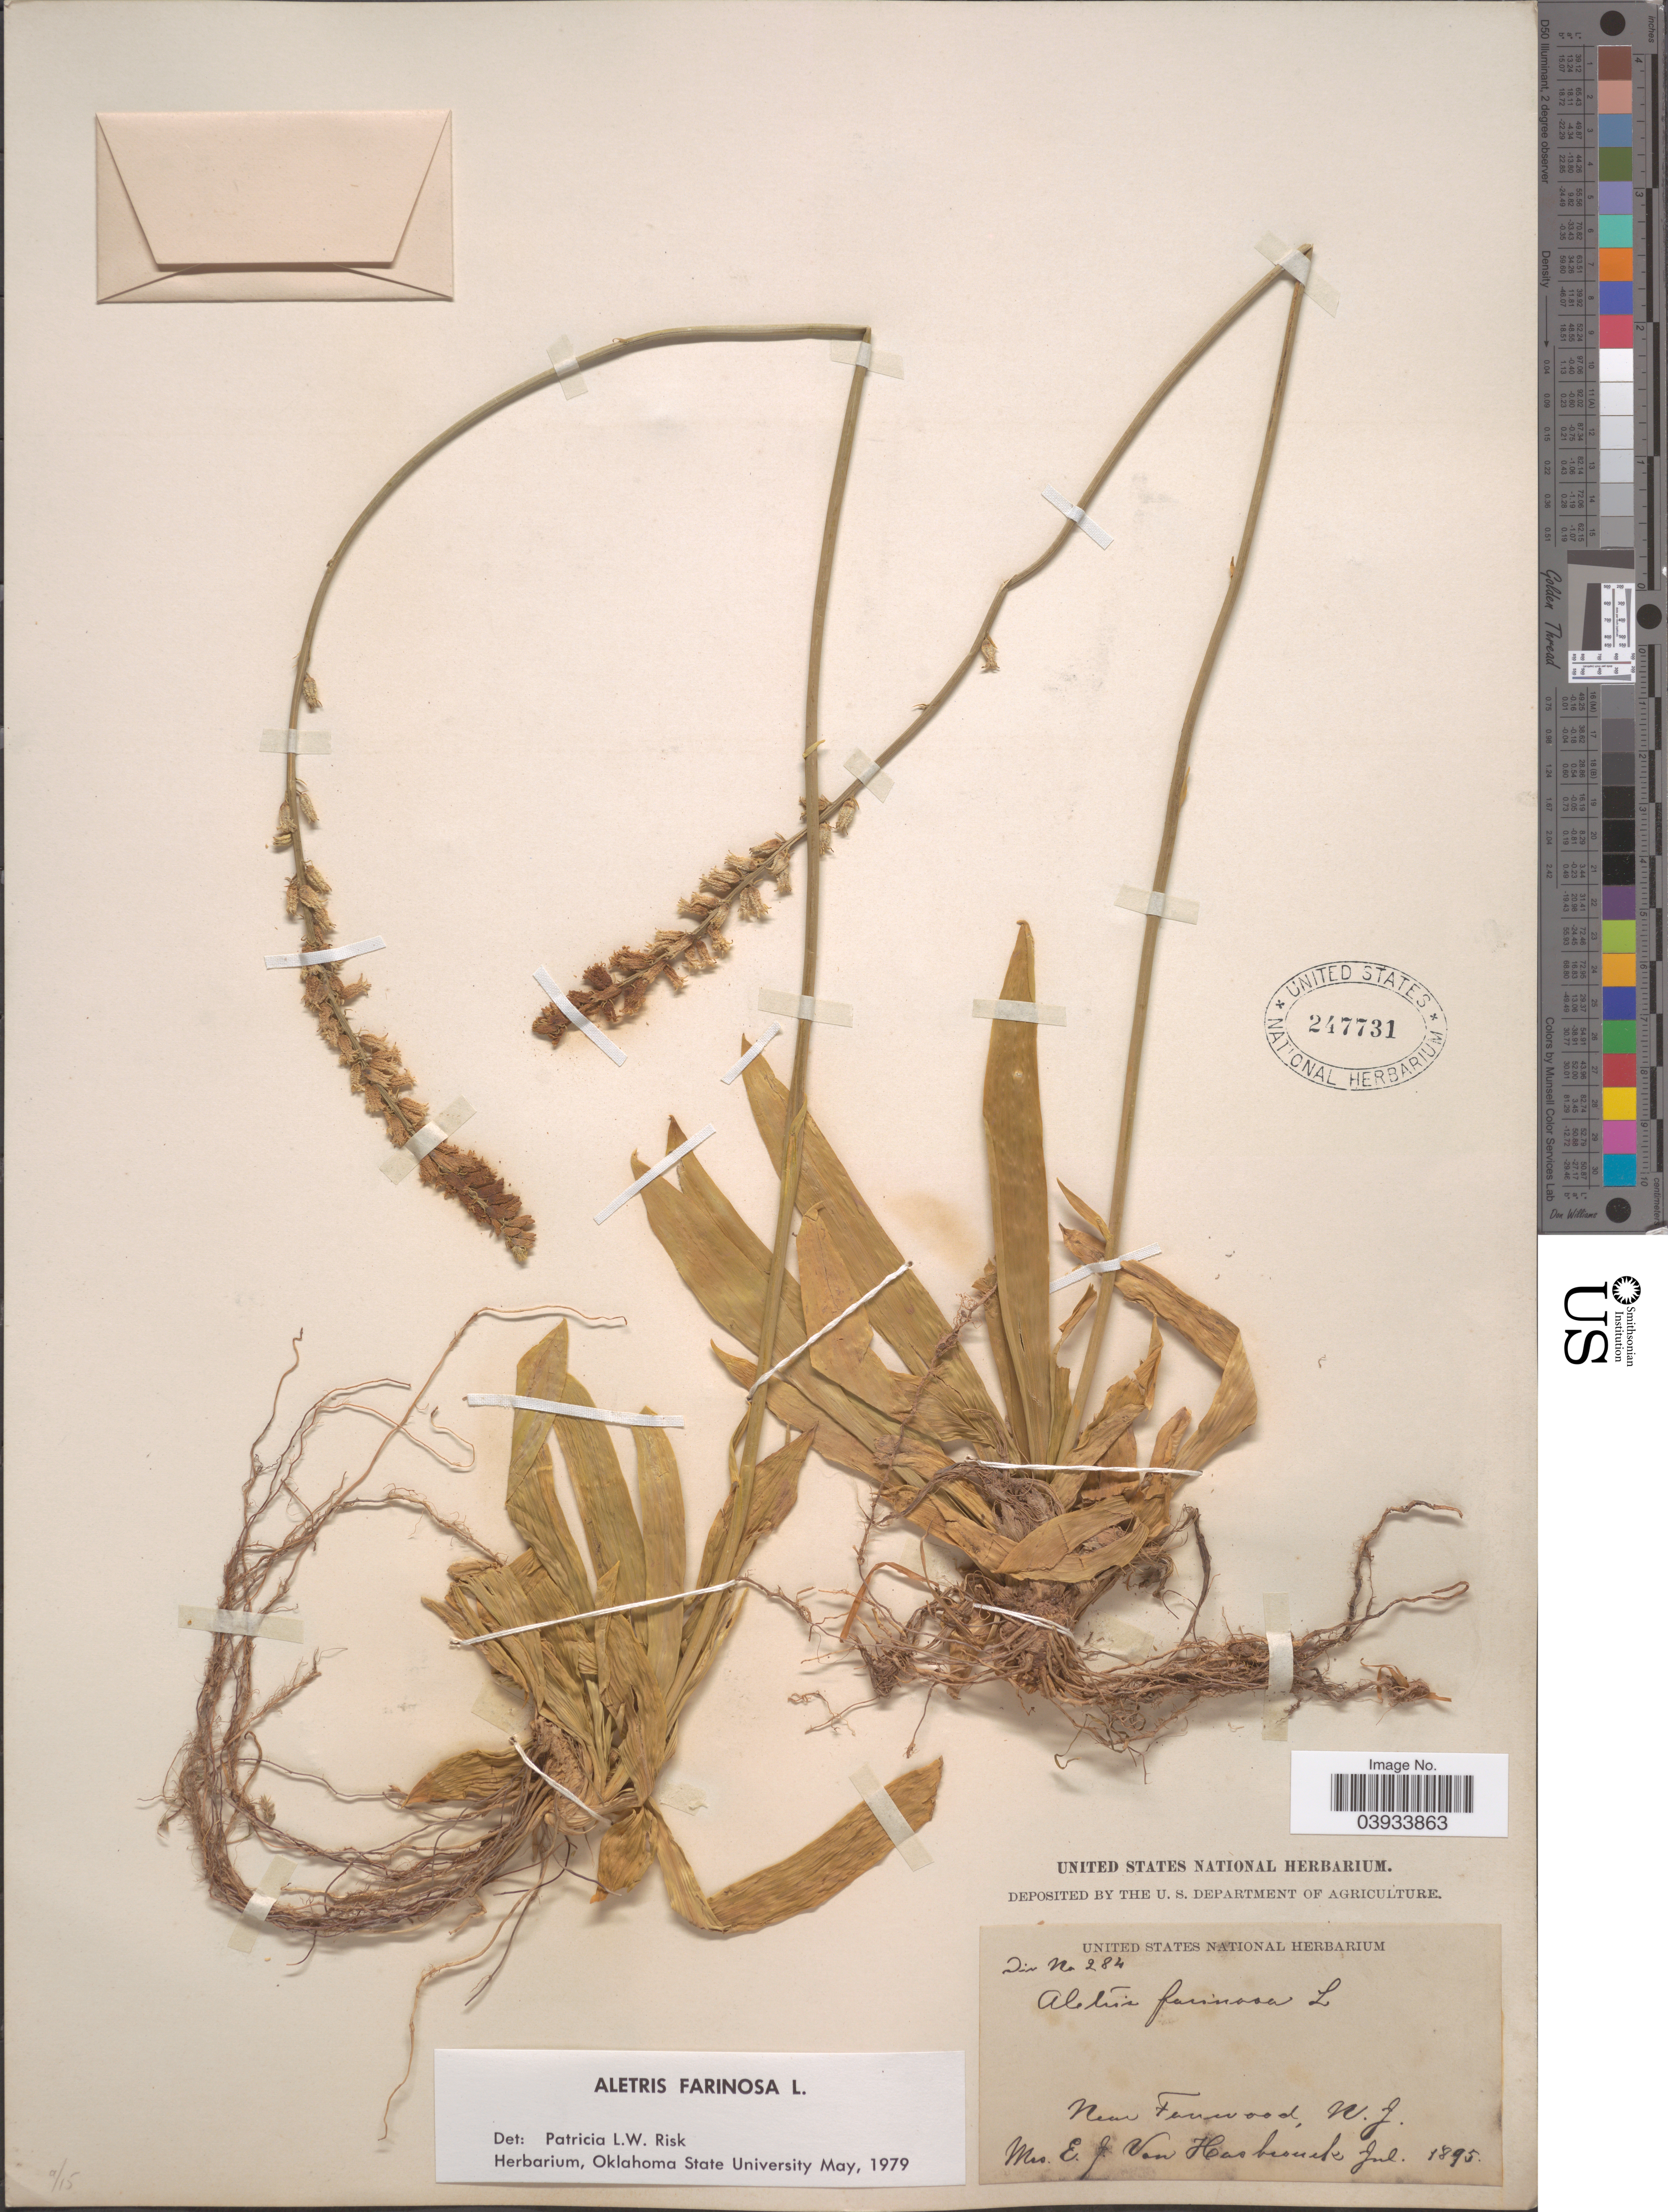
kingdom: Plantae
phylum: Tracheophyta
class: Liliopsida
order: Dioscoreales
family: Nartheciaceae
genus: Aletris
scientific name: Aletris farinosa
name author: L.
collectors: E. Van Hasbrouck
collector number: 284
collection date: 1895-07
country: United States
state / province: New Jersey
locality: New Fenwood.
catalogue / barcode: US 247731